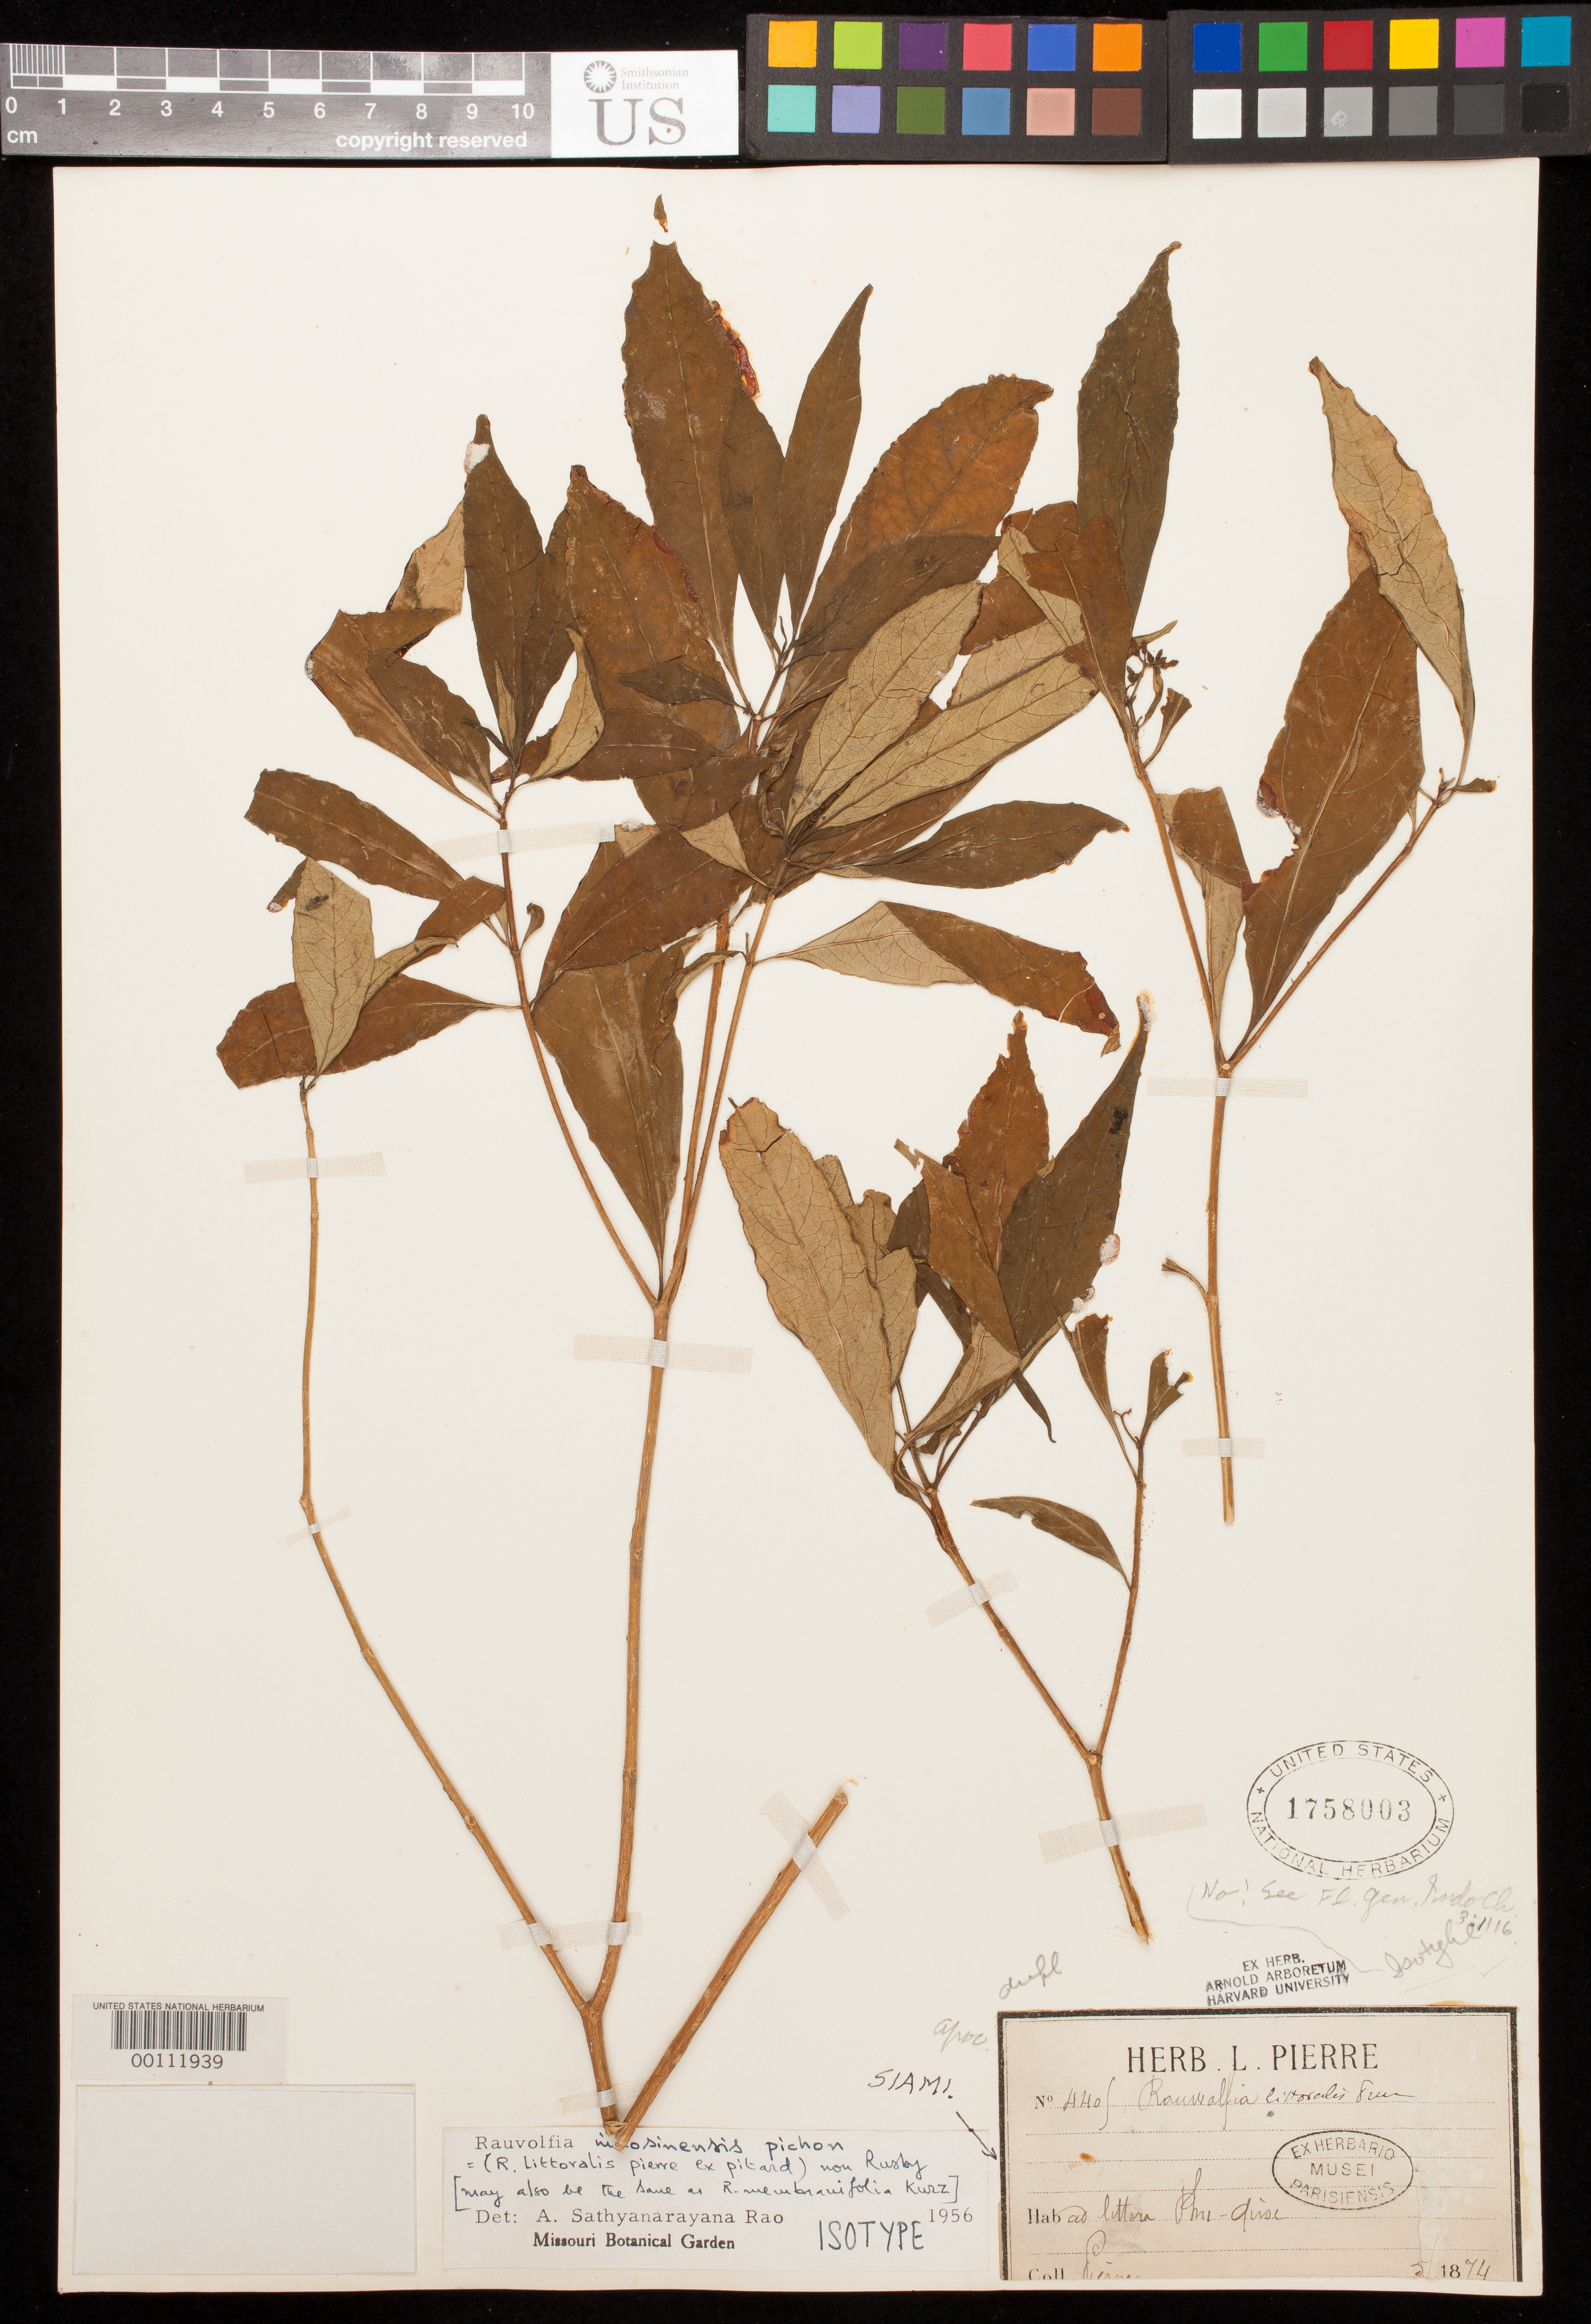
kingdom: Plantae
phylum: Tracheophyta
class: Magnoliopsida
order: Gentianales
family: Apocynaceae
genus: Rauvolfia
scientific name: Rauvolfia littoralis Pierre ex Pit., nom. illeg.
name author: Pierre ex Pit. in & Humbert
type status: Isotype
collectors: J. Pierre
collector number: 4401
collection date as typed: May 1874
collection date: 1874-05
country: Thailand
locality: Ad littora Phy-Quoc.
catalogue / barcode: US 1758003